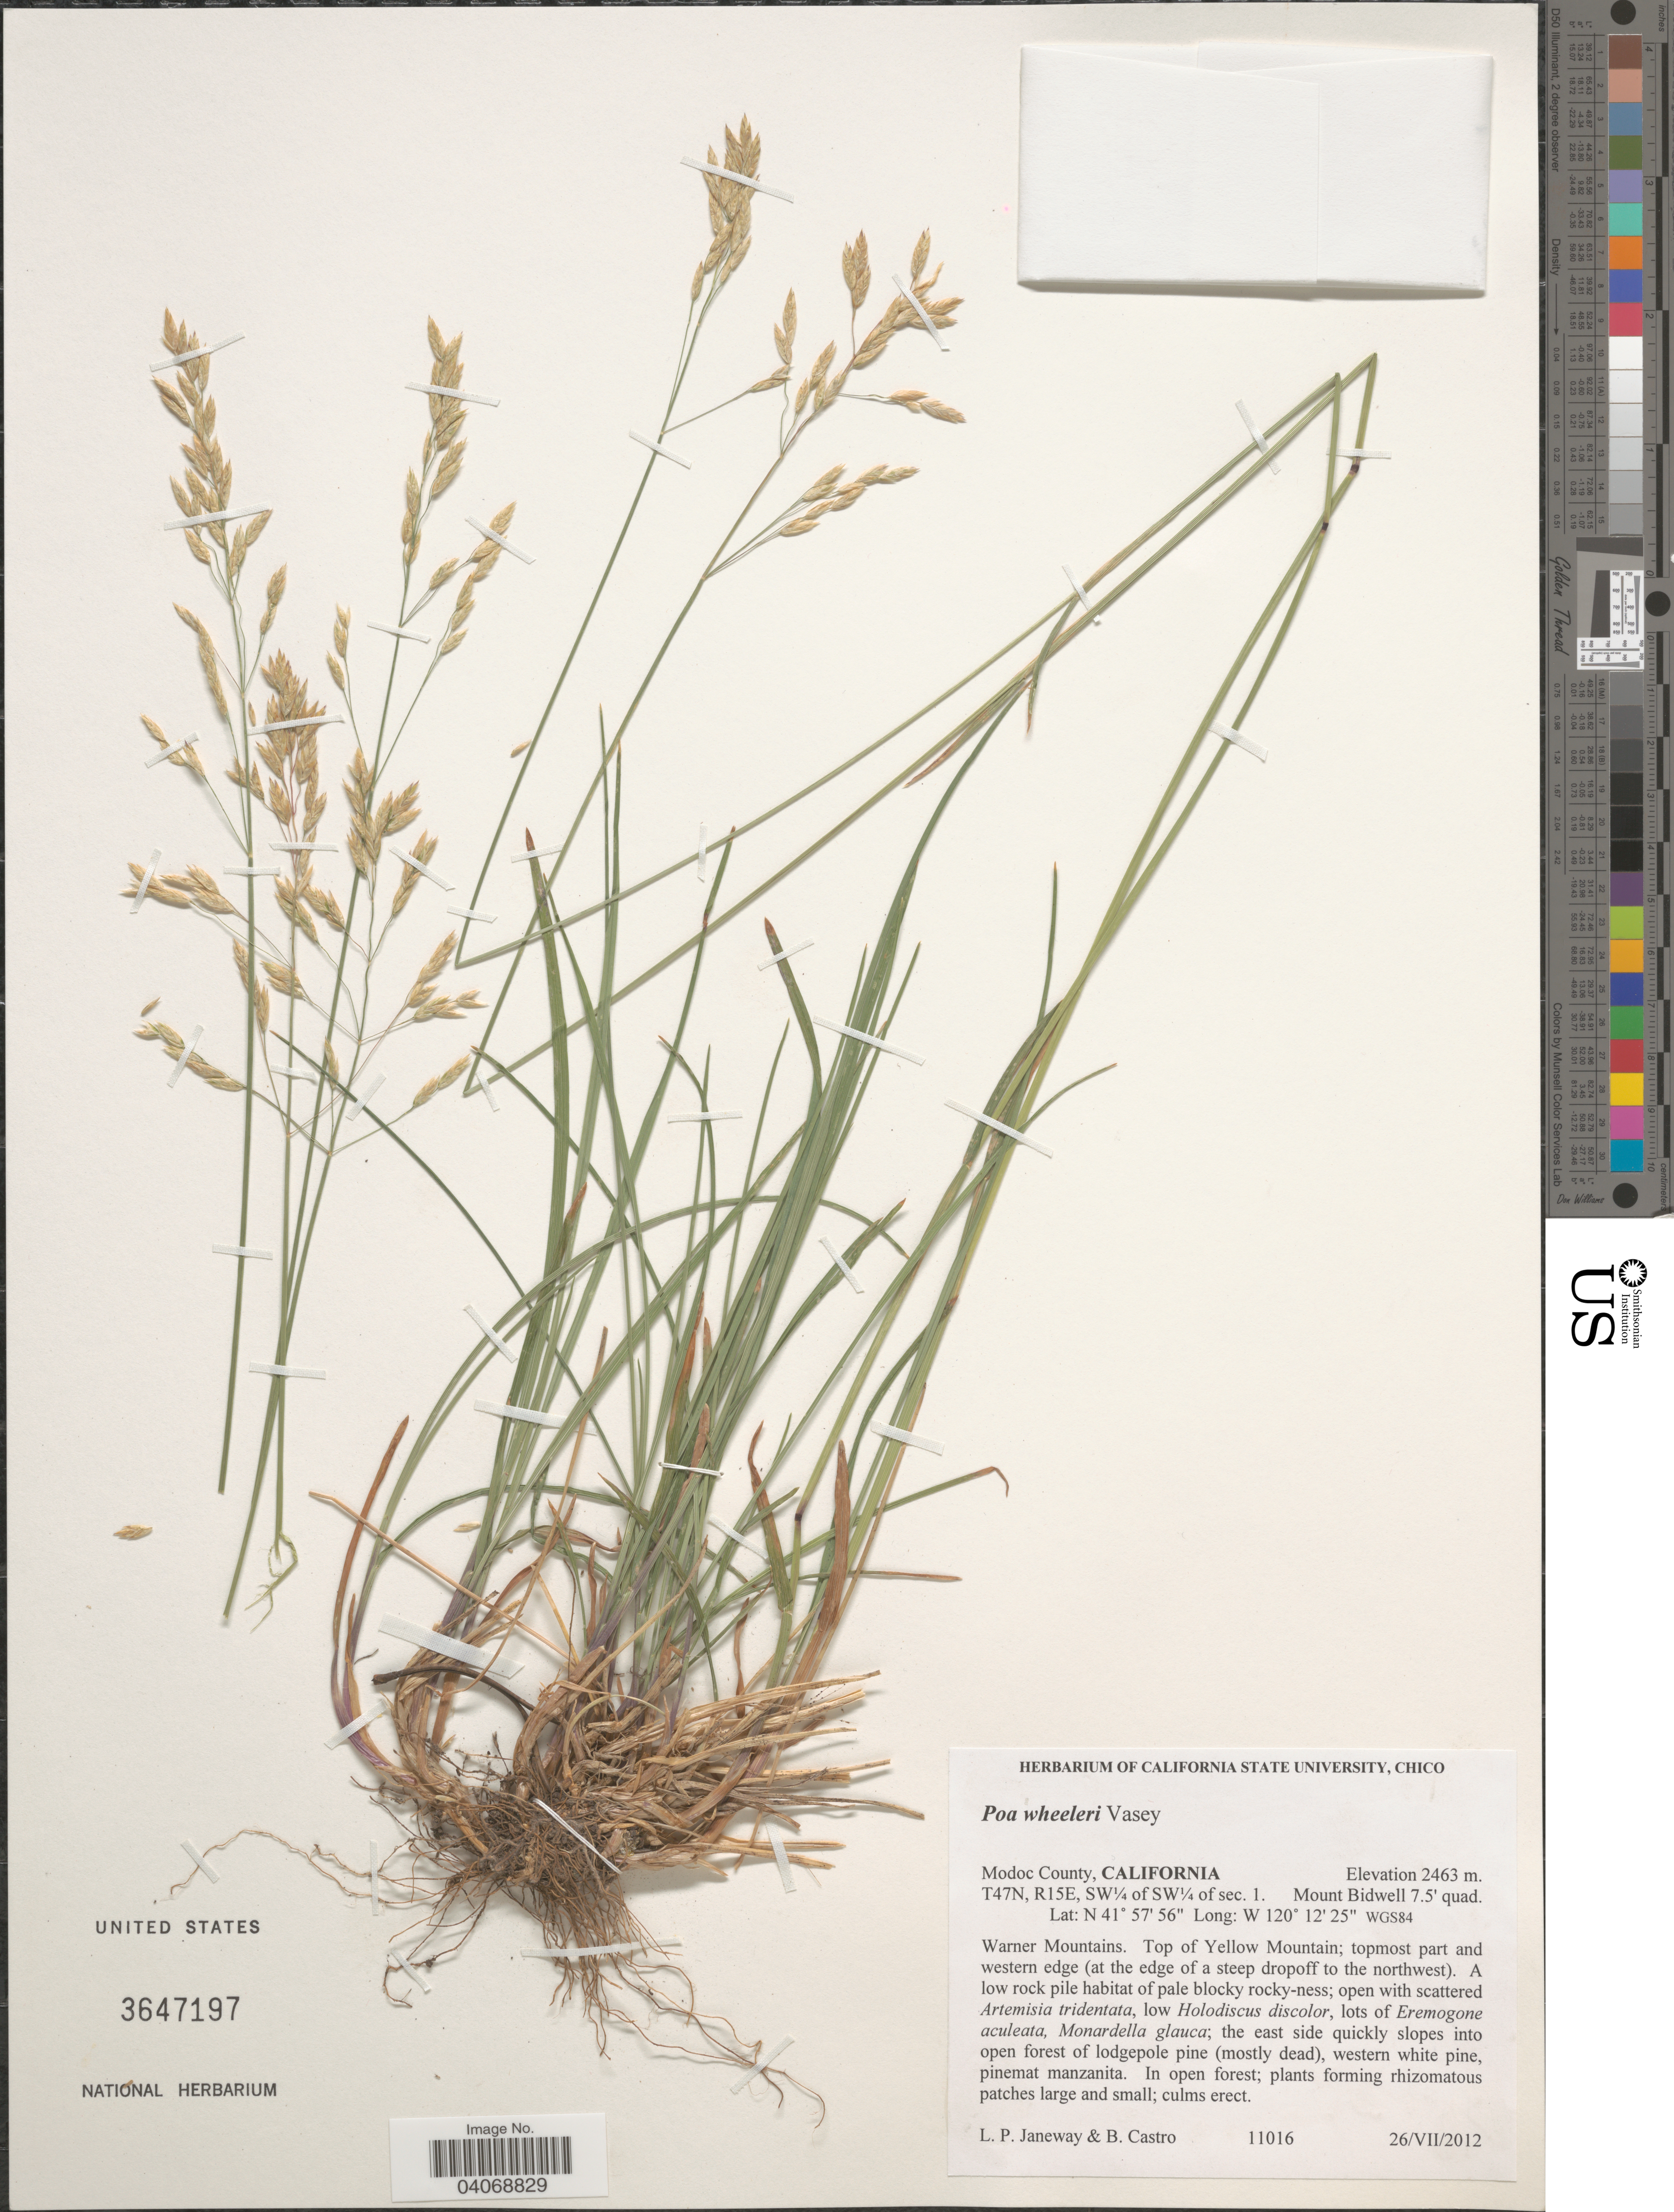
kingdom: Plantae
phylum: Tracheophyta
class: Liliopsida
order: Poales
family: Poaceae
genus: Poa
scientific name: Poa wheeleri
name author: Vasey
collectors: L. P. Janeway & B. Castro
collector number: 11016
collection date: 2012-07-26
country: United States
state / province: California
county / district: Modoc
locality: Modoc County. T47N, R15E, SW¼ of SW¼ of sec. 1. Mount Bidwell 7.5' quad. WGS84. Warner Mountains. Top of Yellow Mountain; topmost part and western edge (at the edge of a steep dropoff to the northwest).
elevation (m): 2463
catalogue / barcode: US 3647197